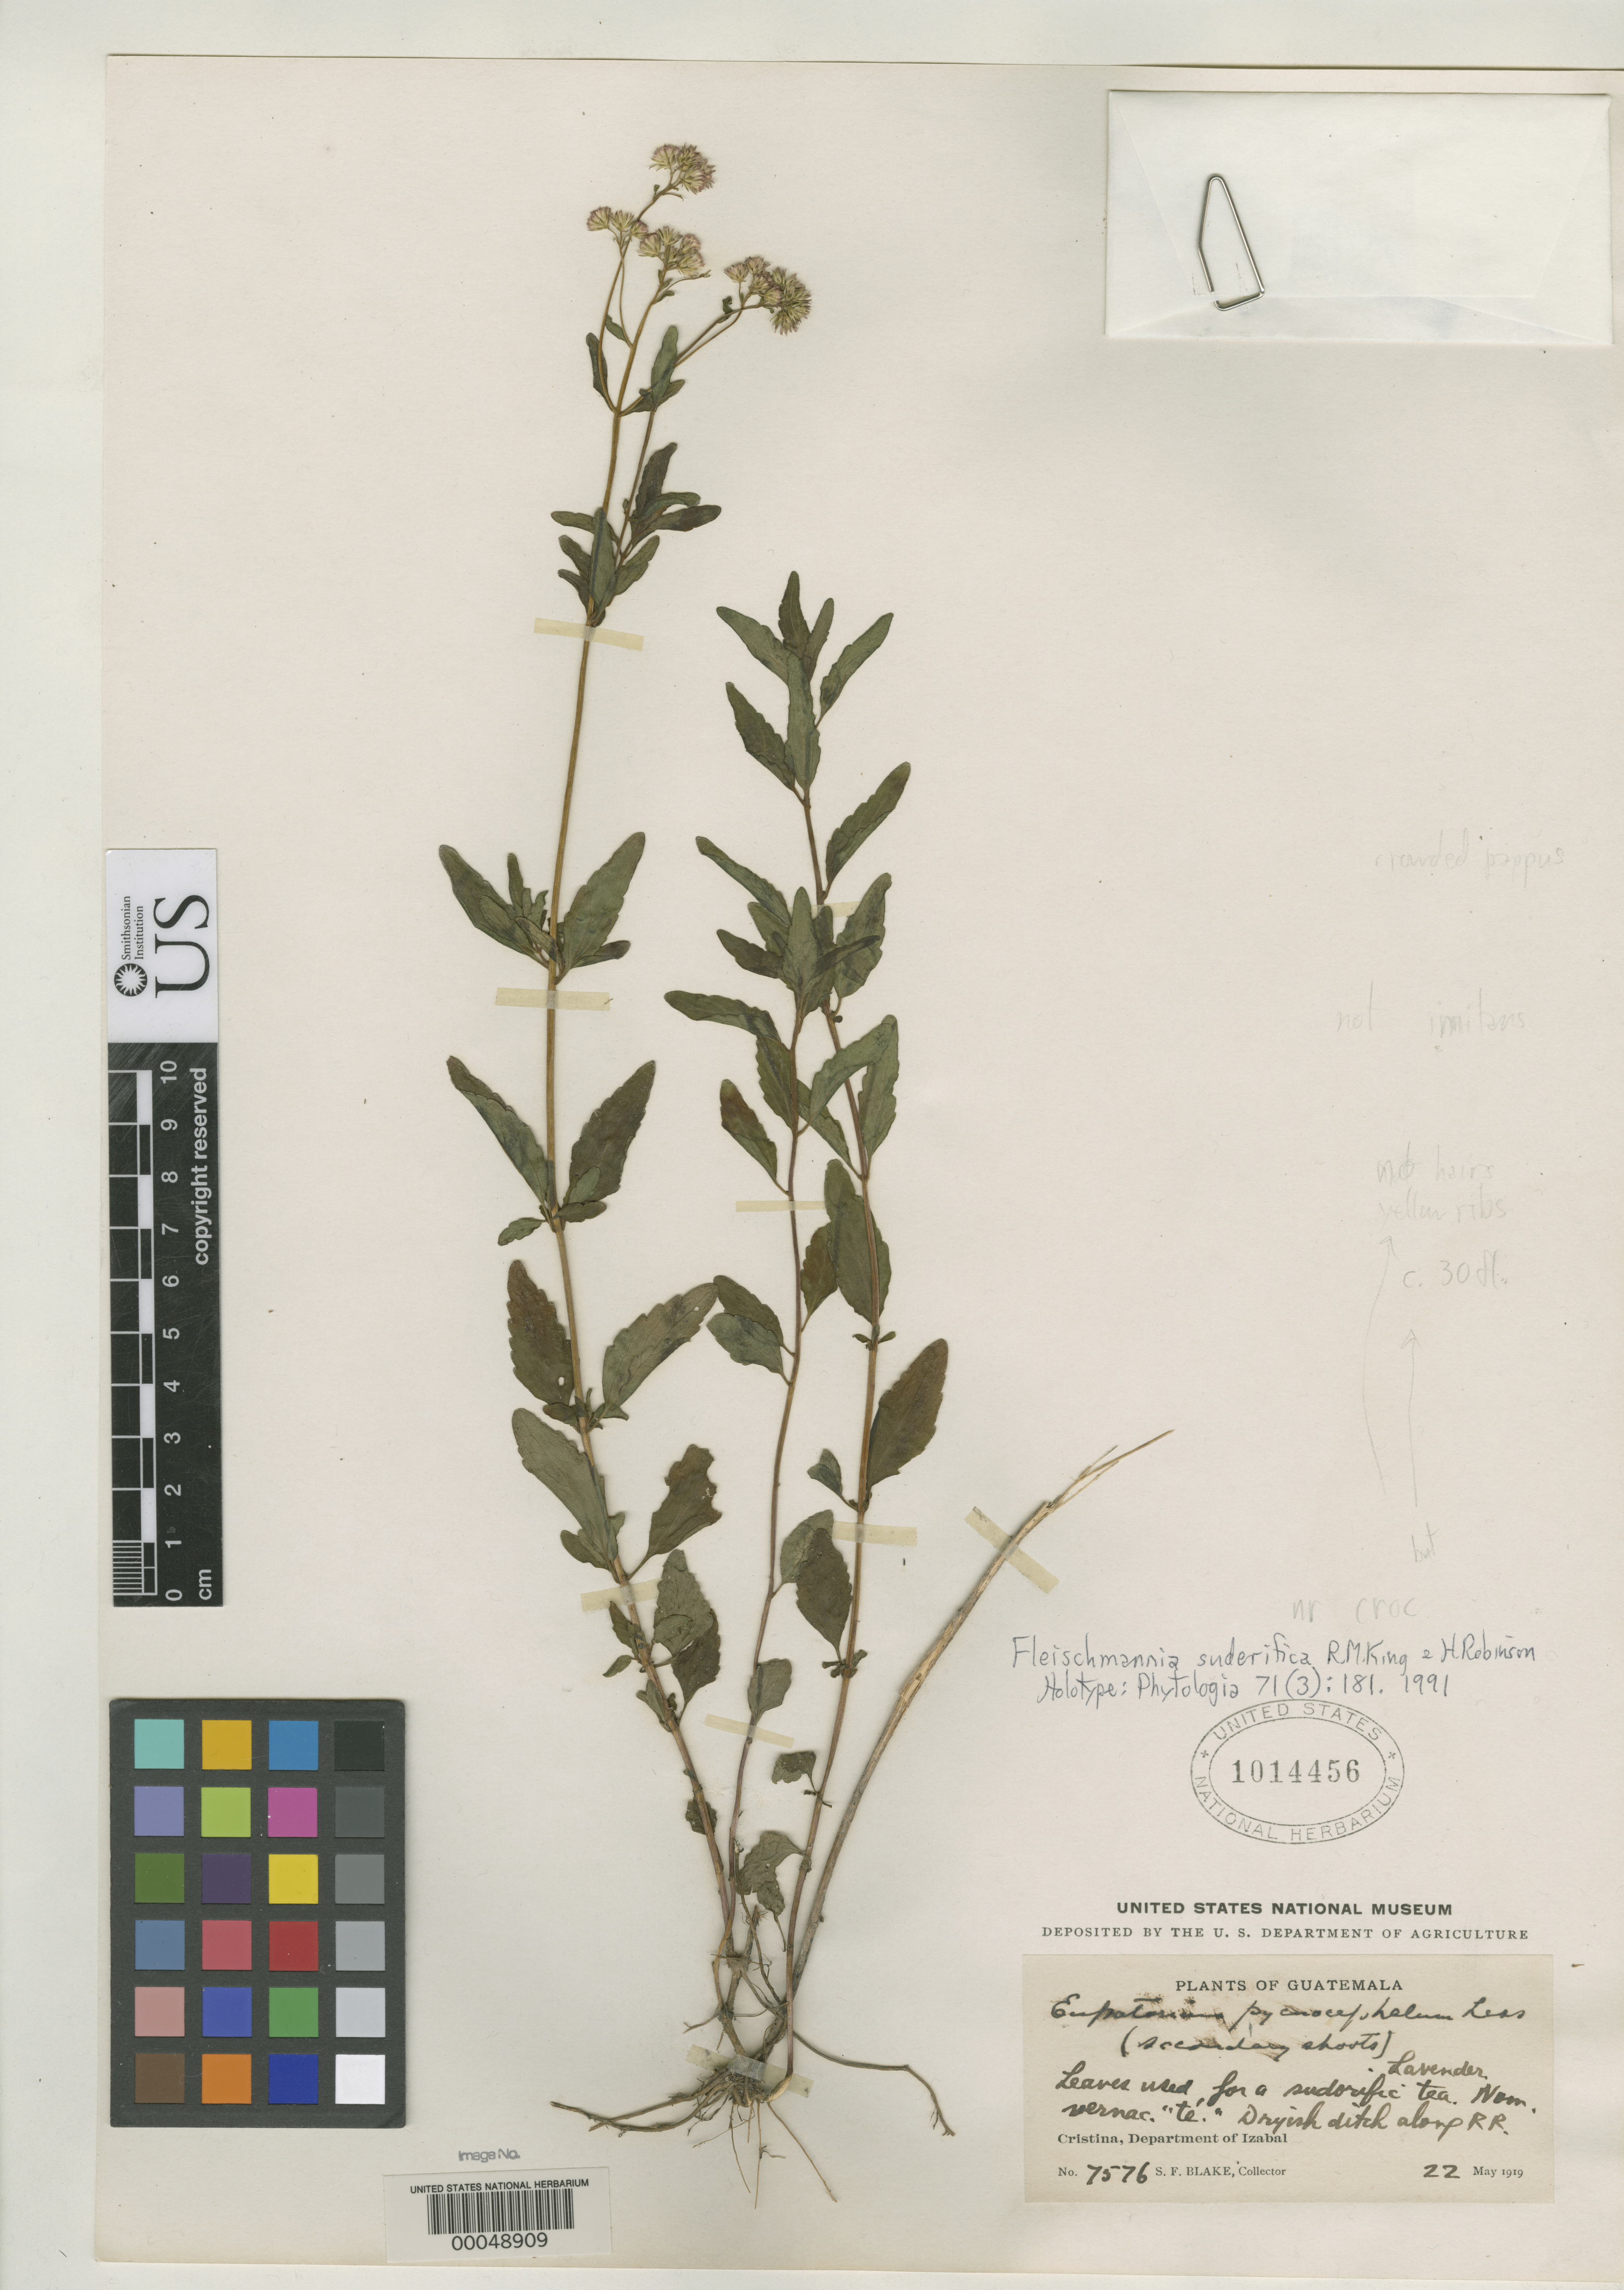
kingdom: Plantae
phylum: Tracheophyta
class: Magnoliopsida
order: Asterales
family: Asteraceae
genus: Fleischmannia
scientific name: Fleischmannia suderifica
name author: R.M. King & H. Rob.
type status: Holotype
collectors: S. Blake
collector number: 7576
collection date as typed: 22 May 1919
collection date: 1919-05-22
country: Guatemala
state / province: Izabal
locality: Cristina, dryish ditch along railroad.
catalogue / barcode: US 1014456